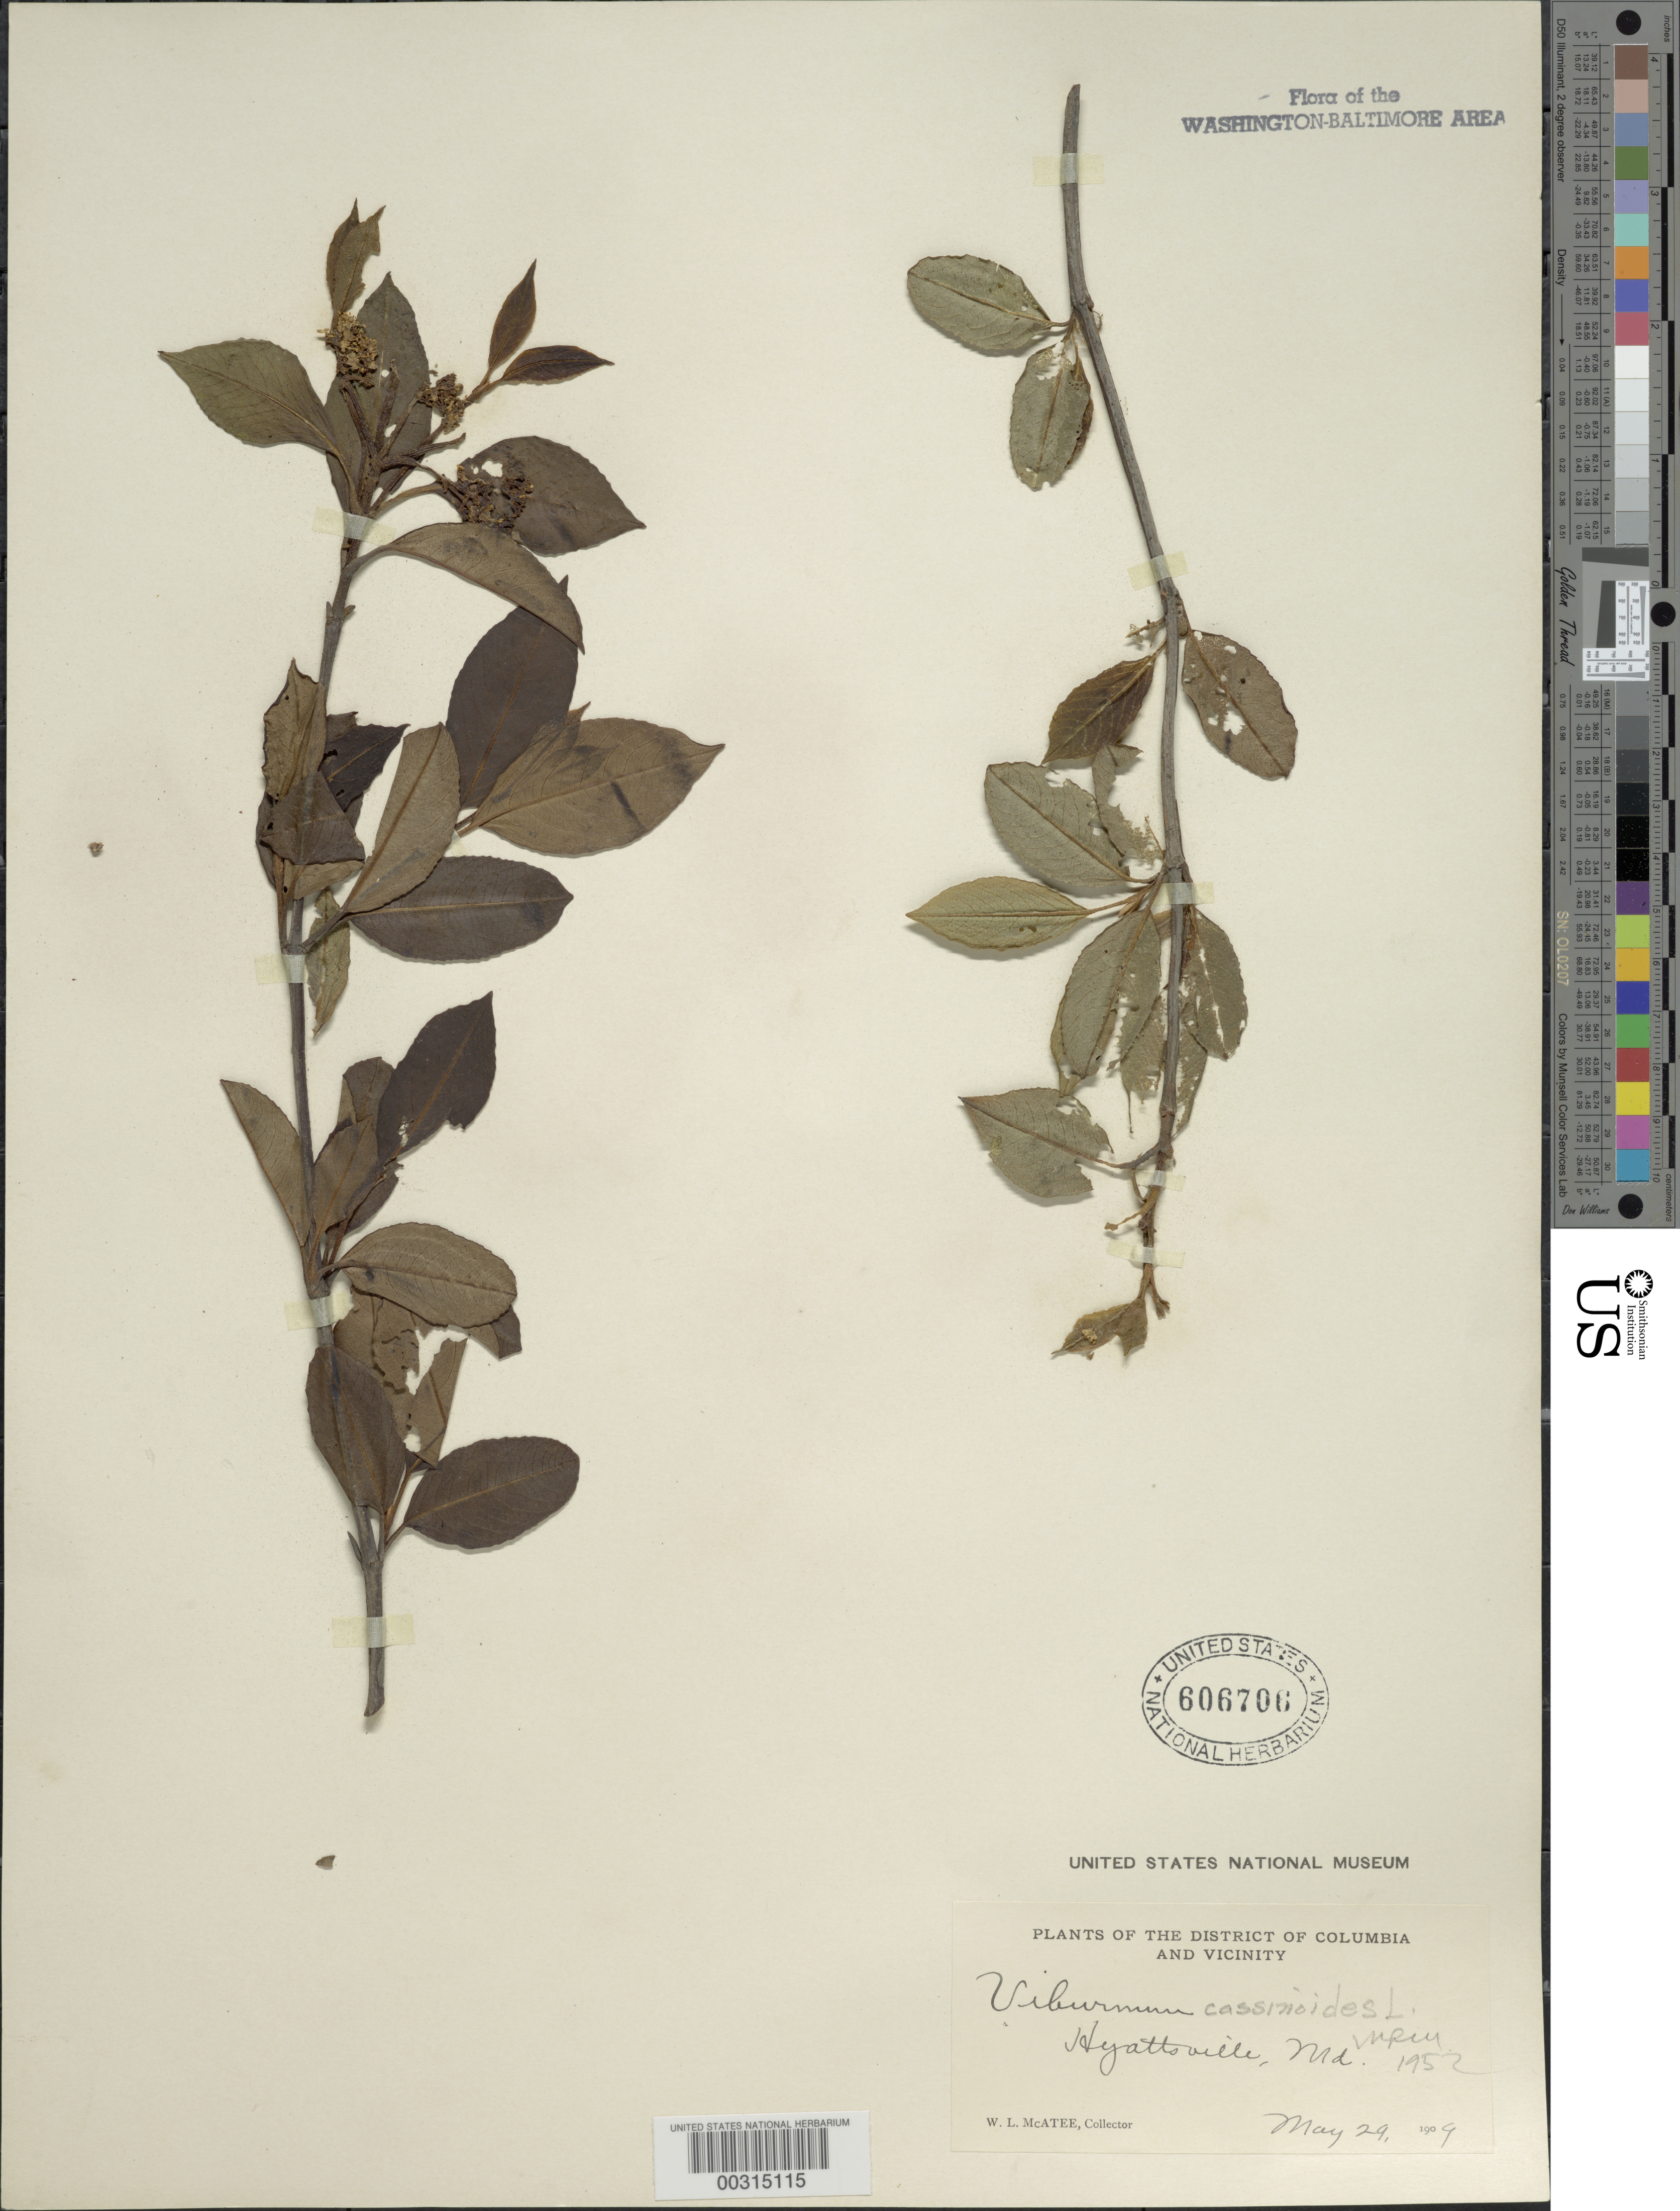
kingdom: Plantae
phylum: Tracheophyta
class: Magnoliopsida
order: Dipsacales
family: Viburnaceae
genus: Viburnum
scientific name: Viburnum cassinoides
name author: L.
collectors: W. McAtee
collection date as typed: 29 May 1909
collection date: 1909-05-29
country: United States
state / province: Maryland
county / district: Prince George's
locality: Hyattsville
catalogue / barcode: US 606706